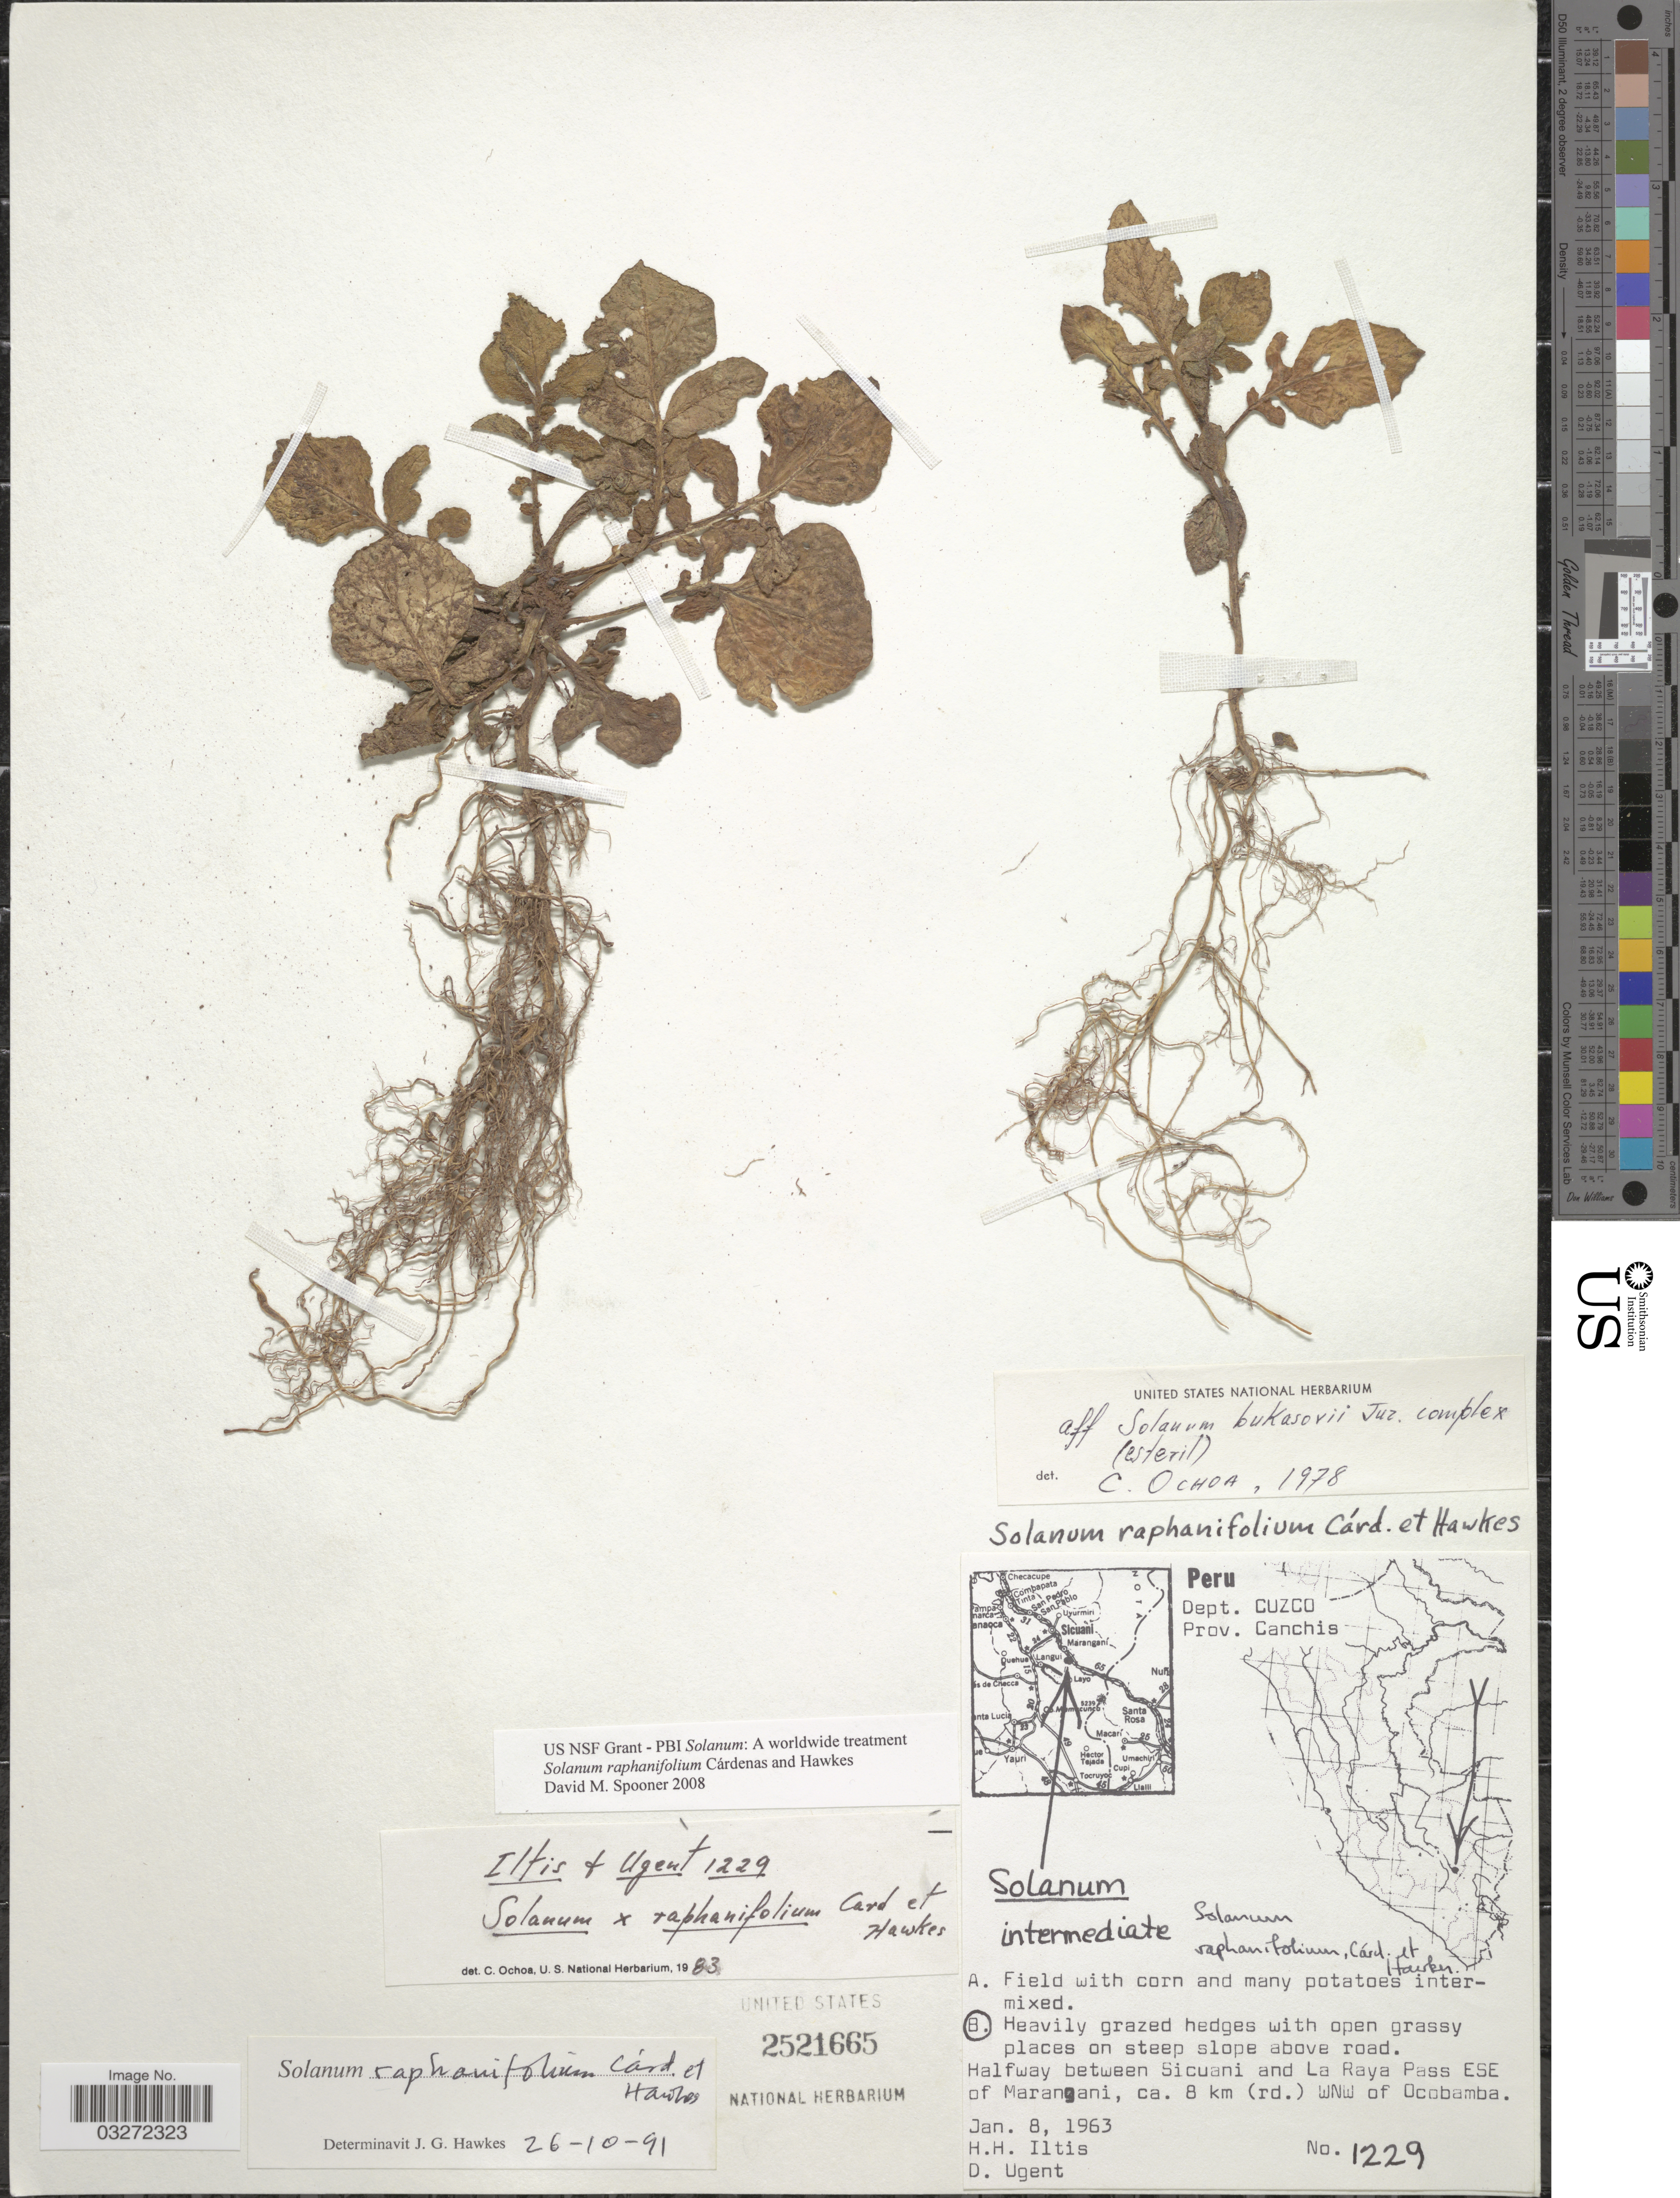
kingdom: Plantae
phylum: Tracheophyta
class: Magnoliopsida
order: Solanales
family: Solanaceae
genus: Solanum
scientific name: Solanum raphanifolium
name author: Cárdenas & Hawkes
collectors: H. H. Iltis & D. Ugent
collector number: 1229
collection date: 1963-01-08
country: Peru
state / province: Cusco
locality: Dept. Cuzco, Prov. Canchis, Halfway between Sicuani and La Raya Pass ESE of Marangani, ca. 8 km (rd.) WNW of Ocobamba.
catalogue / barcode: US 2521665